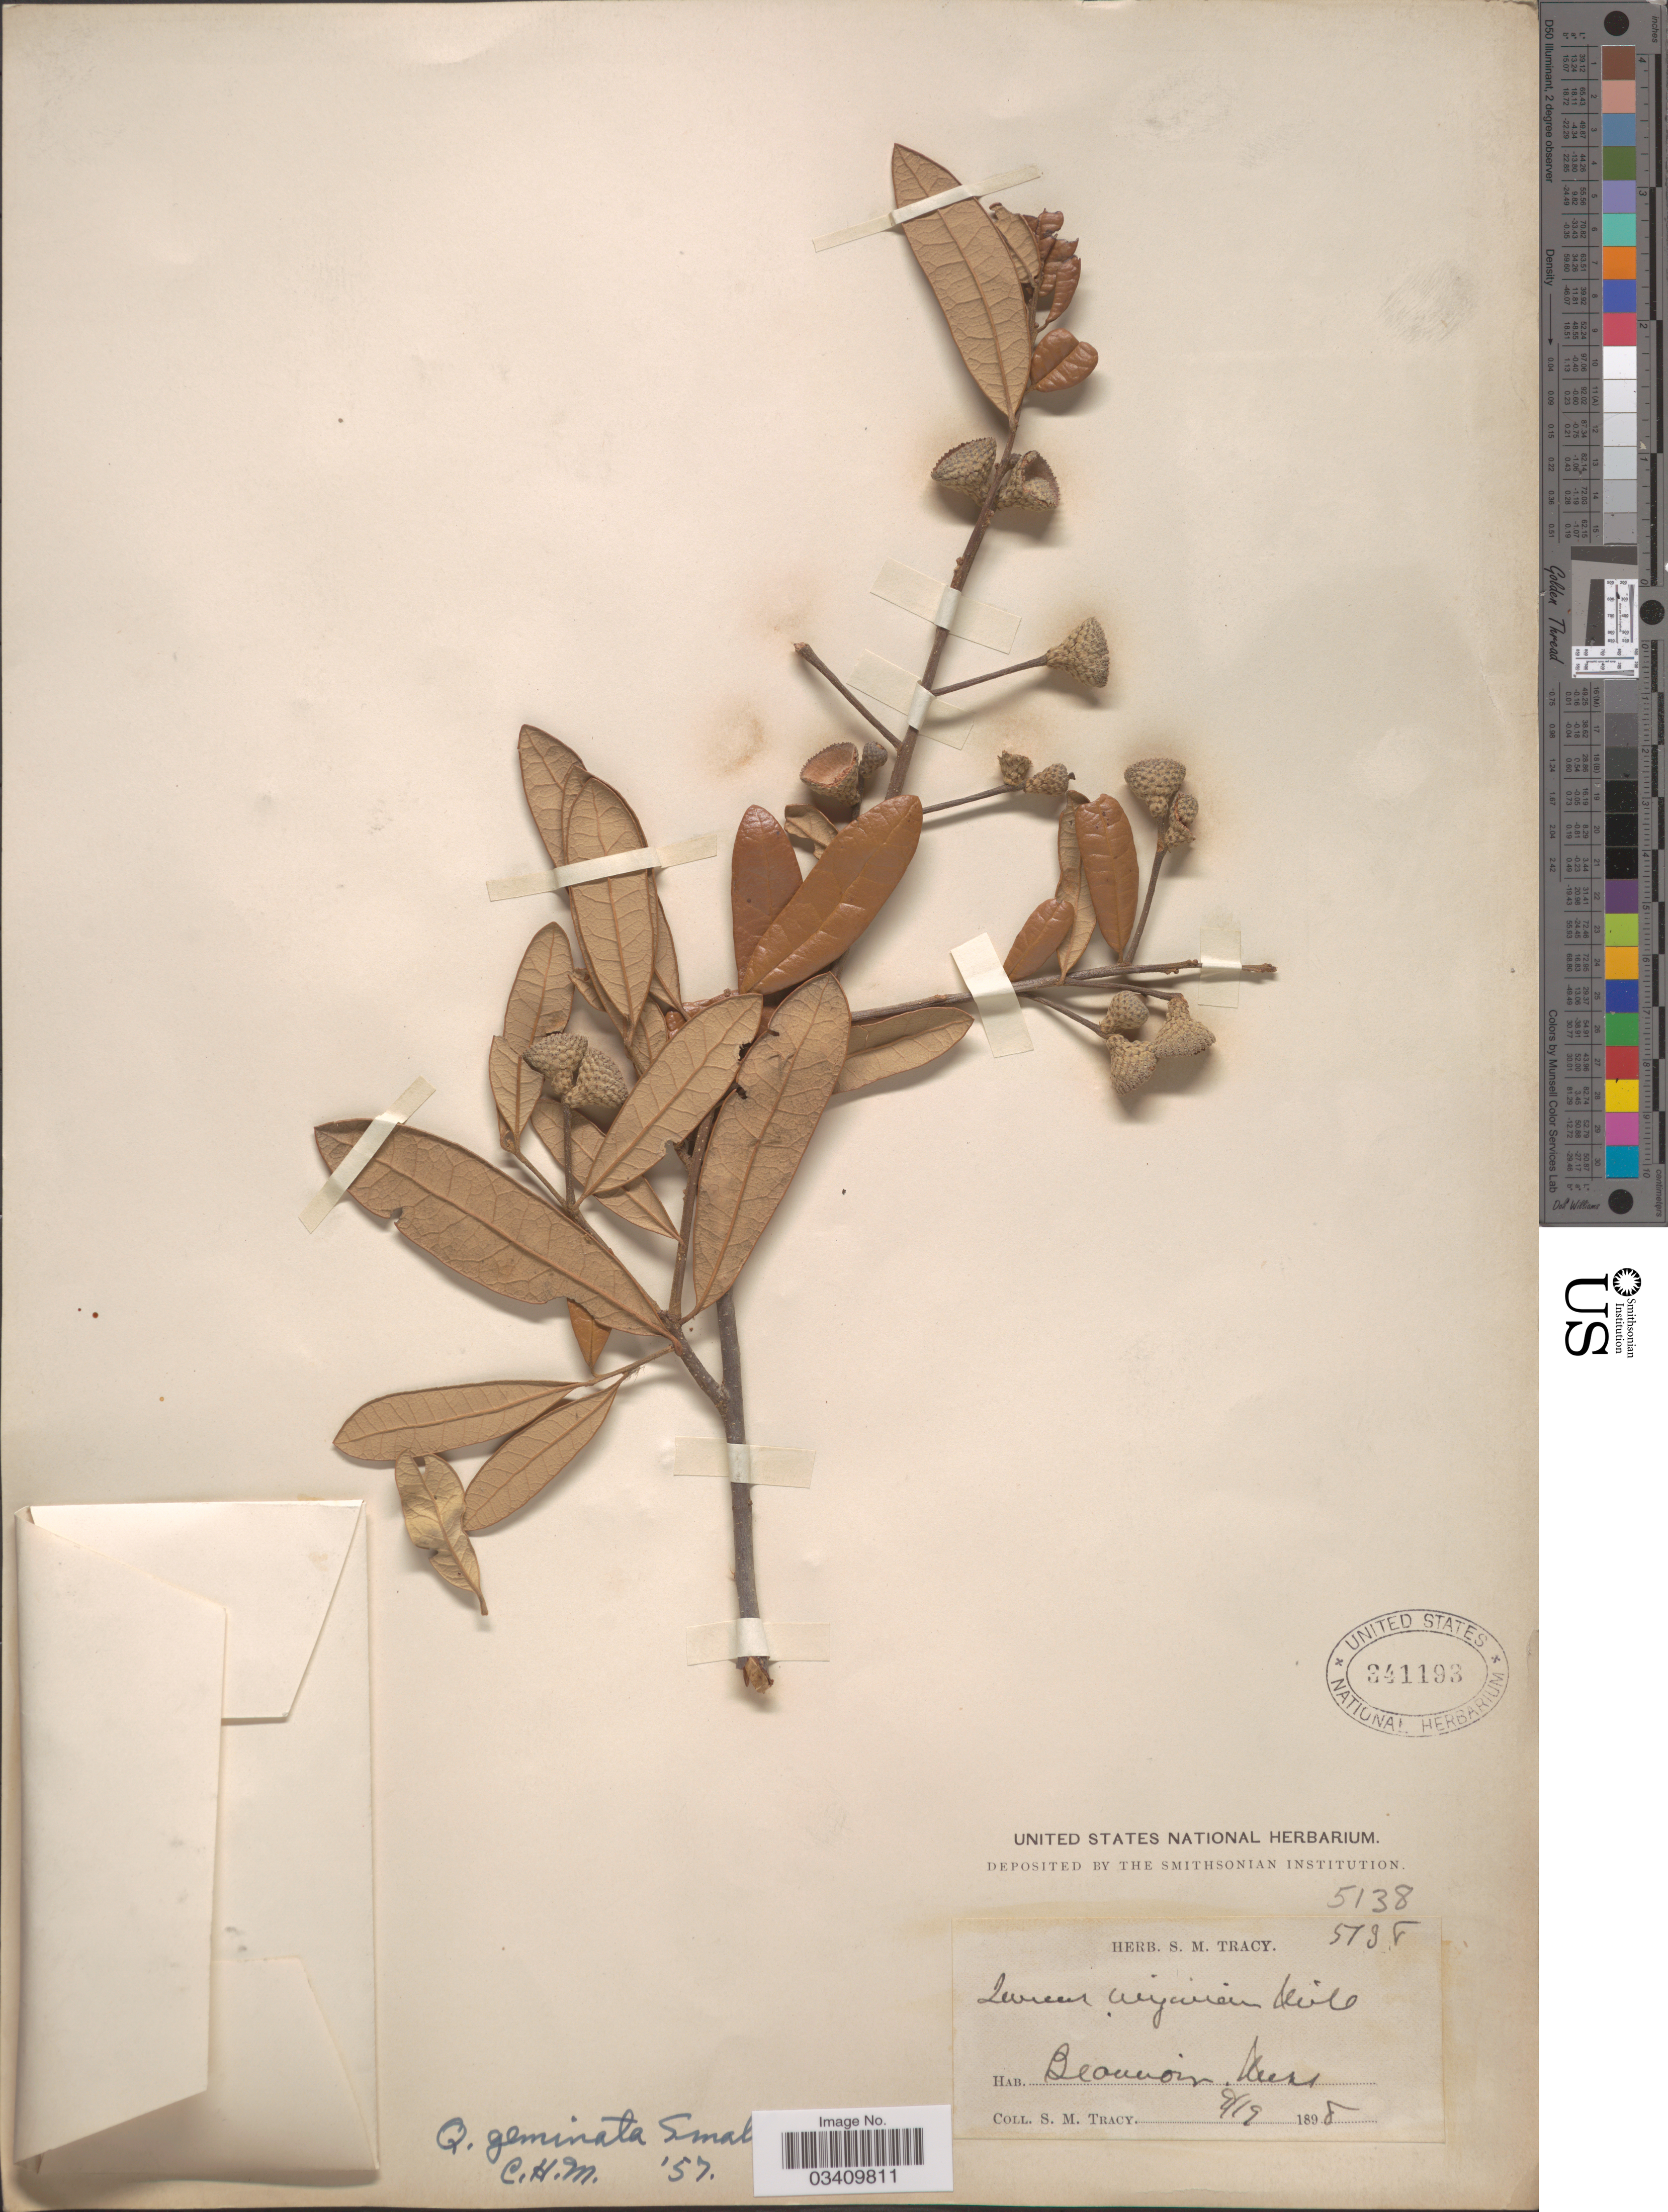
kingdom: Plantae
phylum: Tracheophyta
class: Magnoliopsida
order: Fagales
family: Fagaceae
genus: Quercus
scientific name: Quercus virginiana var. maritima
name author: (Michx.) Sarg.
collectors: S. M. Tracy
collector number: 5738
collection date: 1898-09-19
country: United States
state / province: Mississippi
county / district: Harrison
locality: Beauvoir, Miss.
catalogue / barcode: US 341193